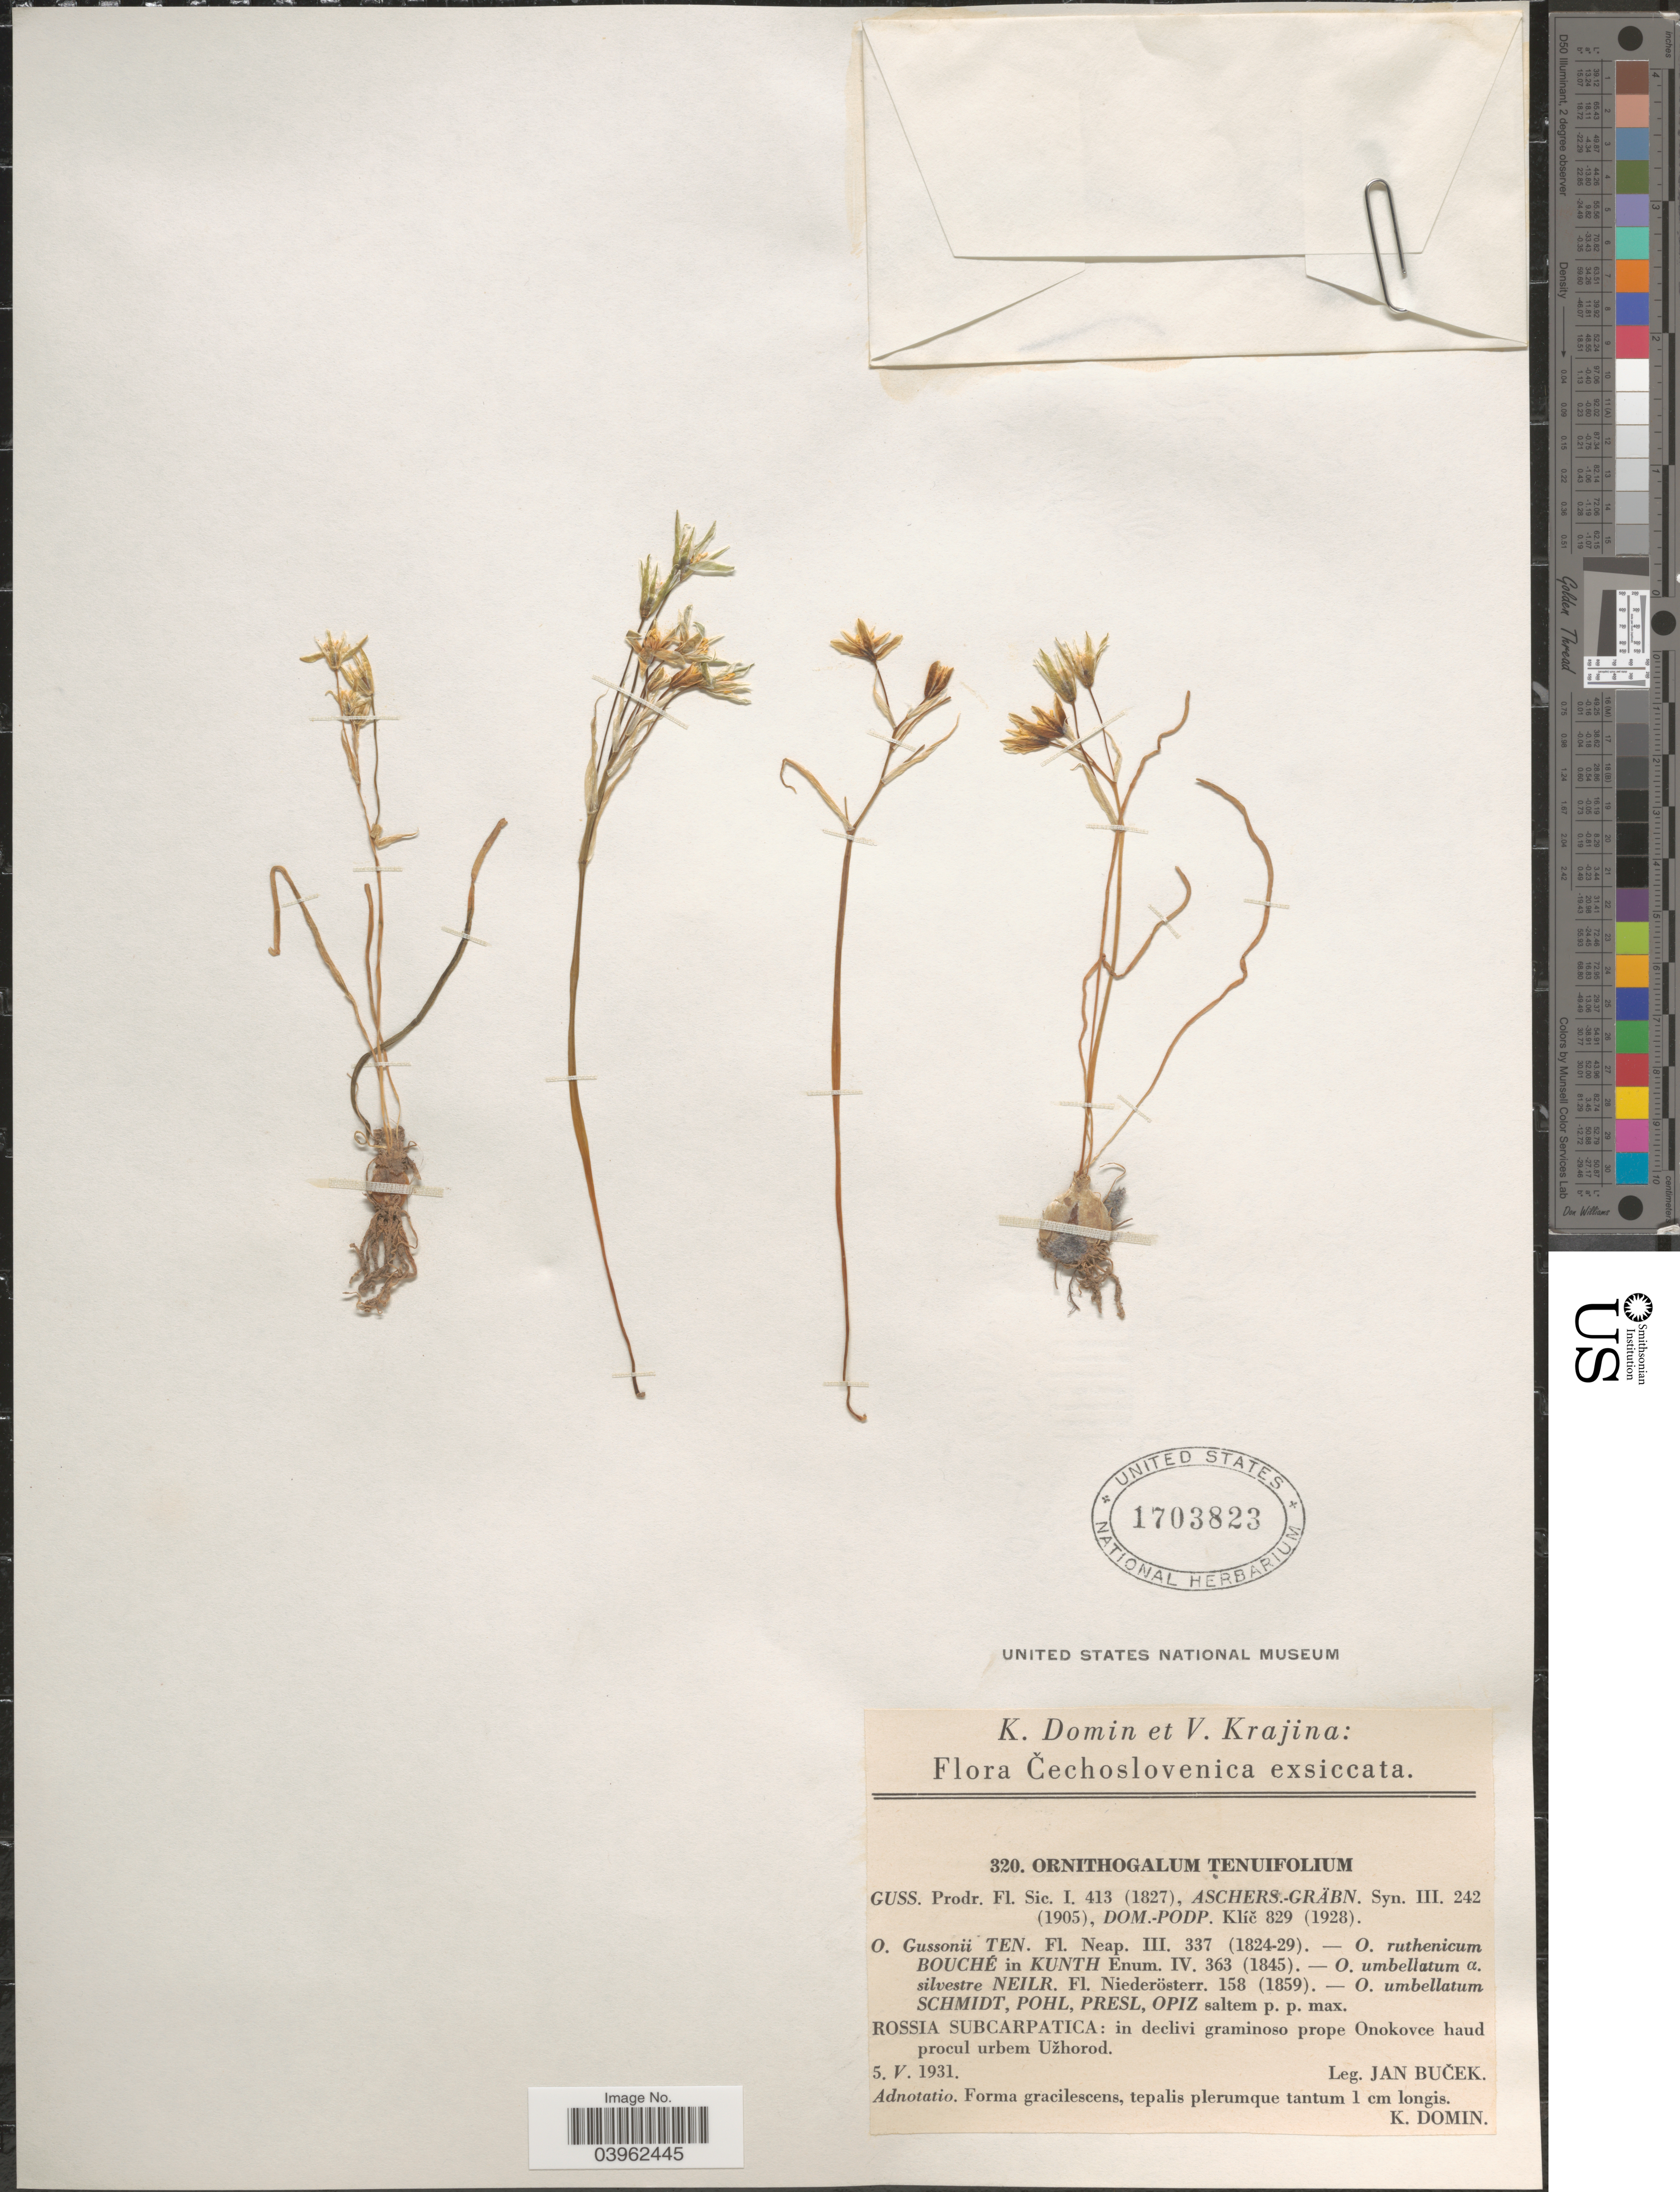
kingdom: Plantae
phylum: Tracheophyta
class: Liliopsida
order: Asparagales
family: Asparagaceae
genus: Ornithogalum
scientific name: Ornithogalum tenuifolium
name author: F. Delaroche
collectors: J. Bucek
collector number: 320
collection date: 1931-05-05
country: Ukraine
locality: Rossia Subcarpatica: in declivi graminoso prope Onokovce haud procul urbem Užhorod.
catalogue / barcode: US 1703823